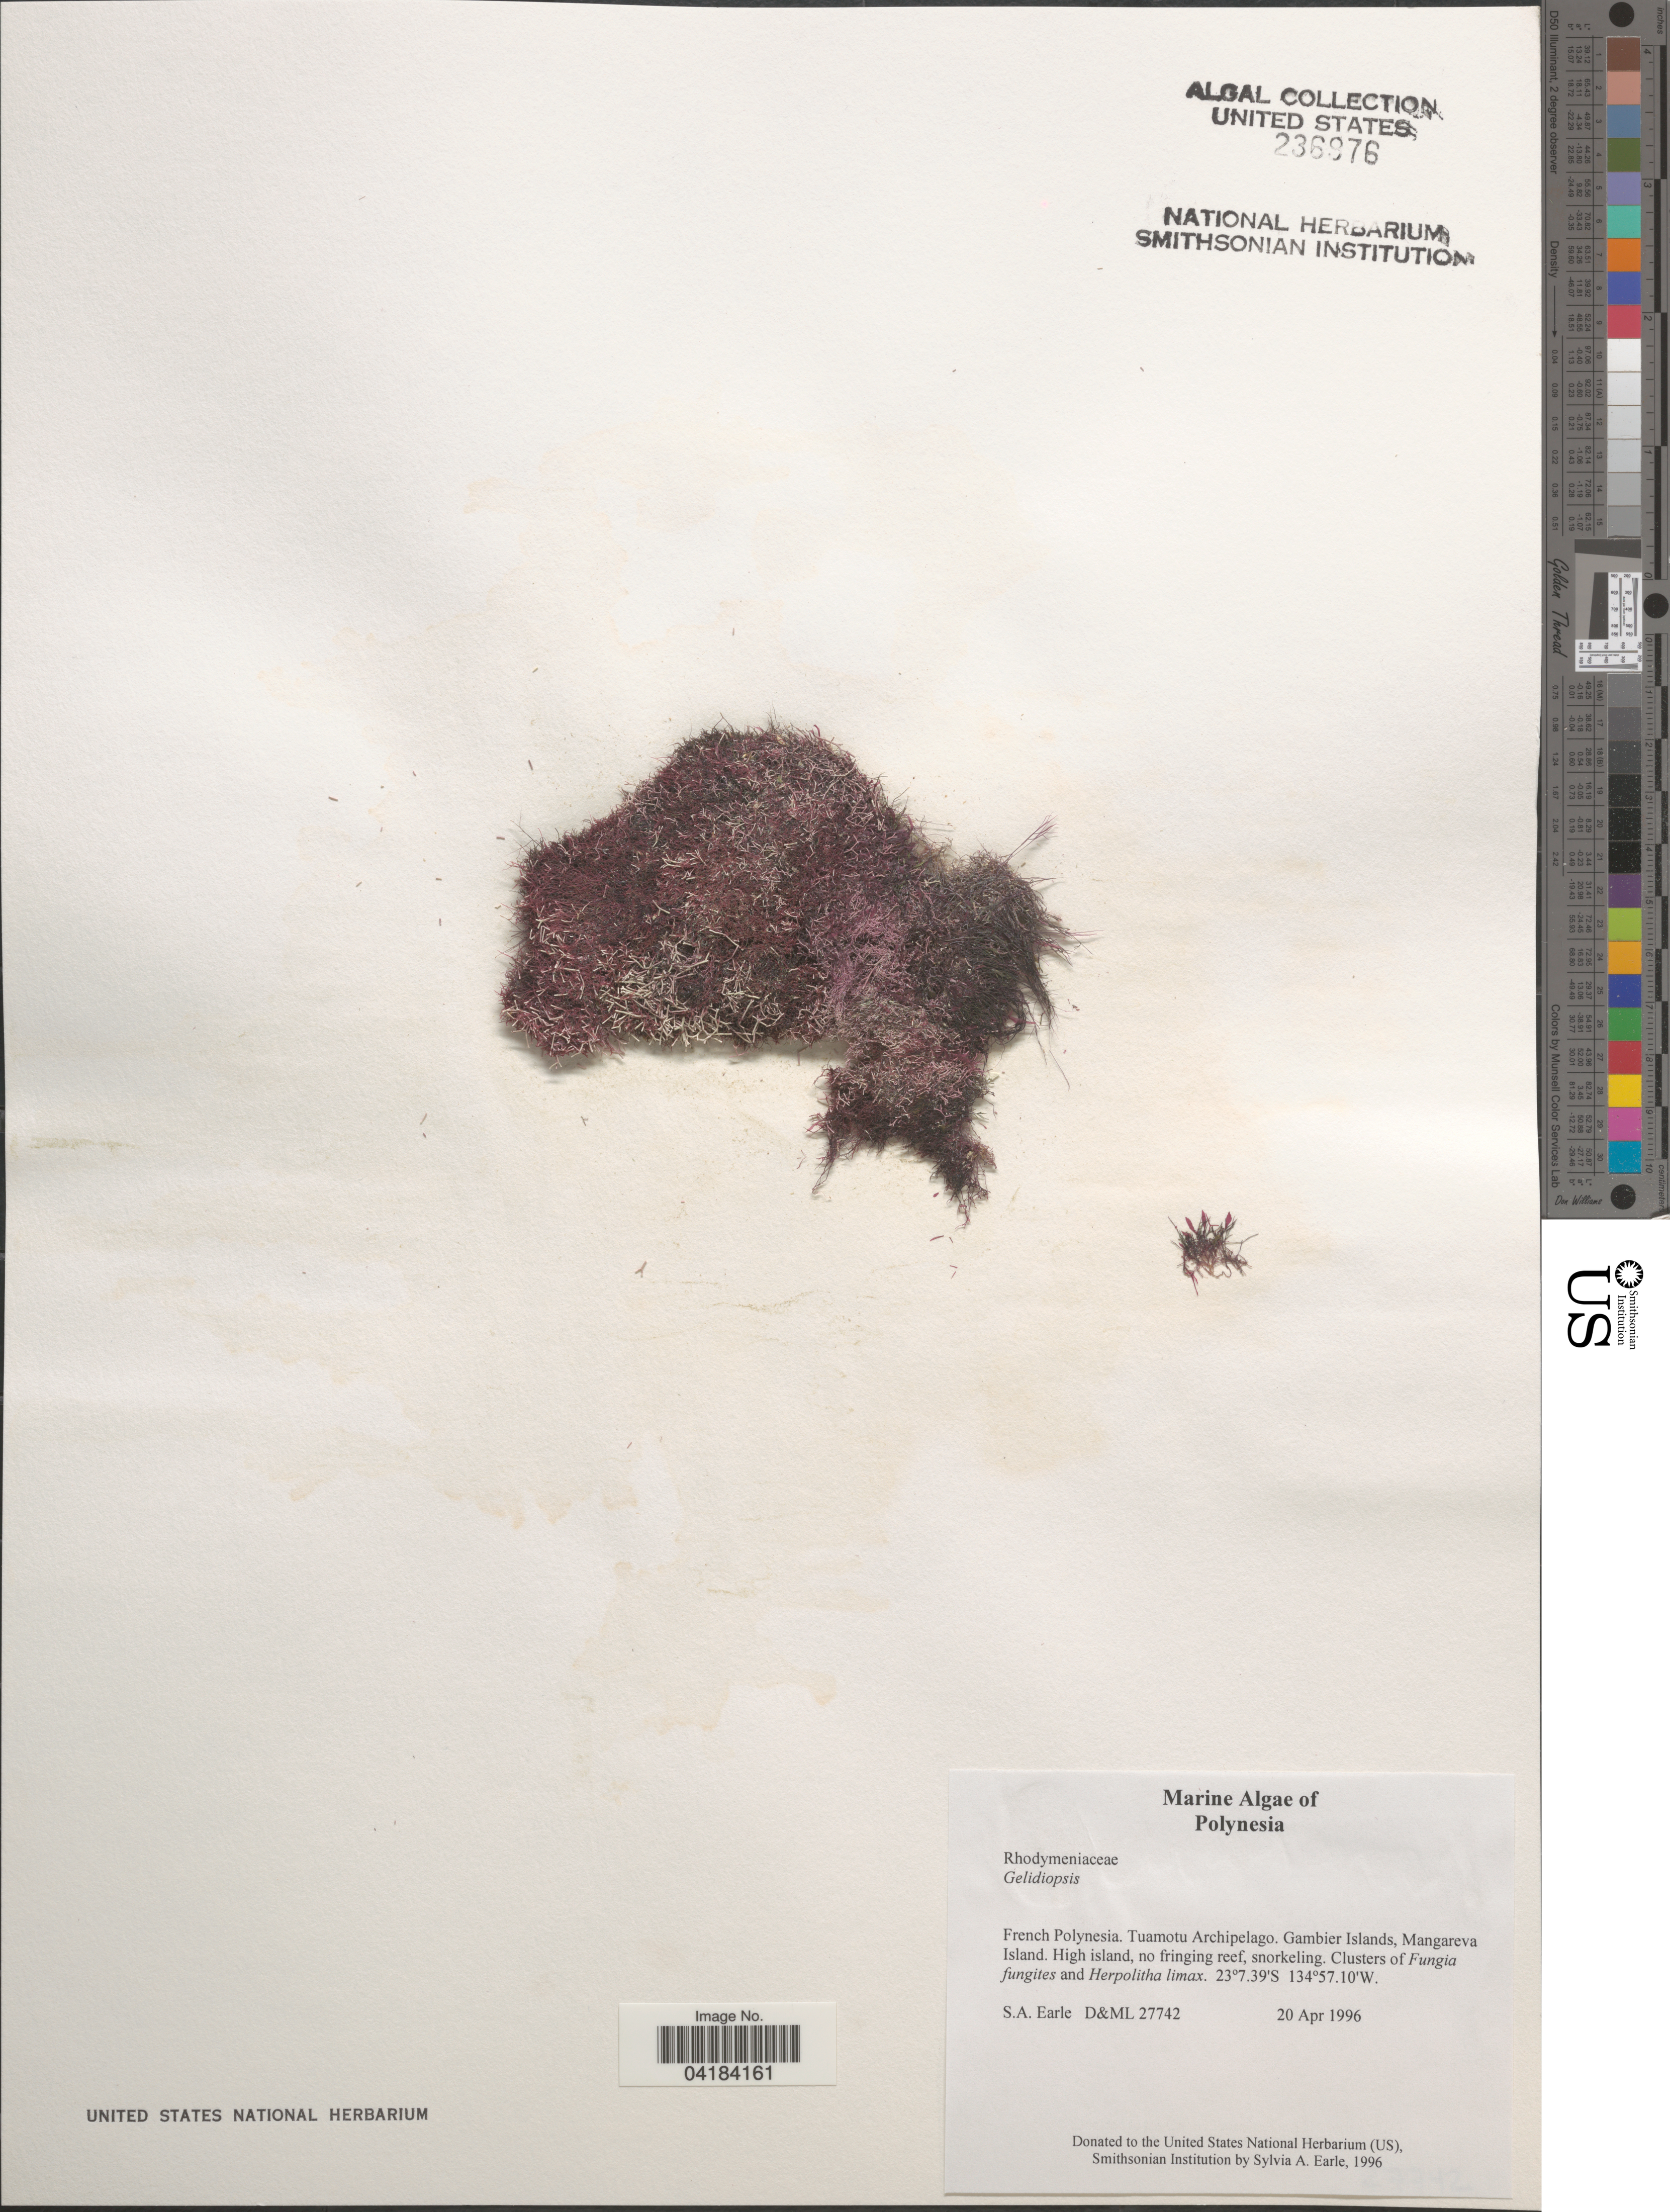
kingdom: Plantae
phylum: Rhodophyta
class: Florideophyceae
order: Rhodymeniales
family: Lomentariaceae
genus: Ceratodictyon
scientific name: Ceratodictyon sp.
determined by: Algae name updating Project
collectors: S. A. Earle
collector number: D&ML27742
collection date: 1996-04-20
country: French Polynesia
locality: Polynesia. Tuamotu Archipelago. Gambier Islands, Mangareva Island. High island.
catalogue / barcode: US 236976